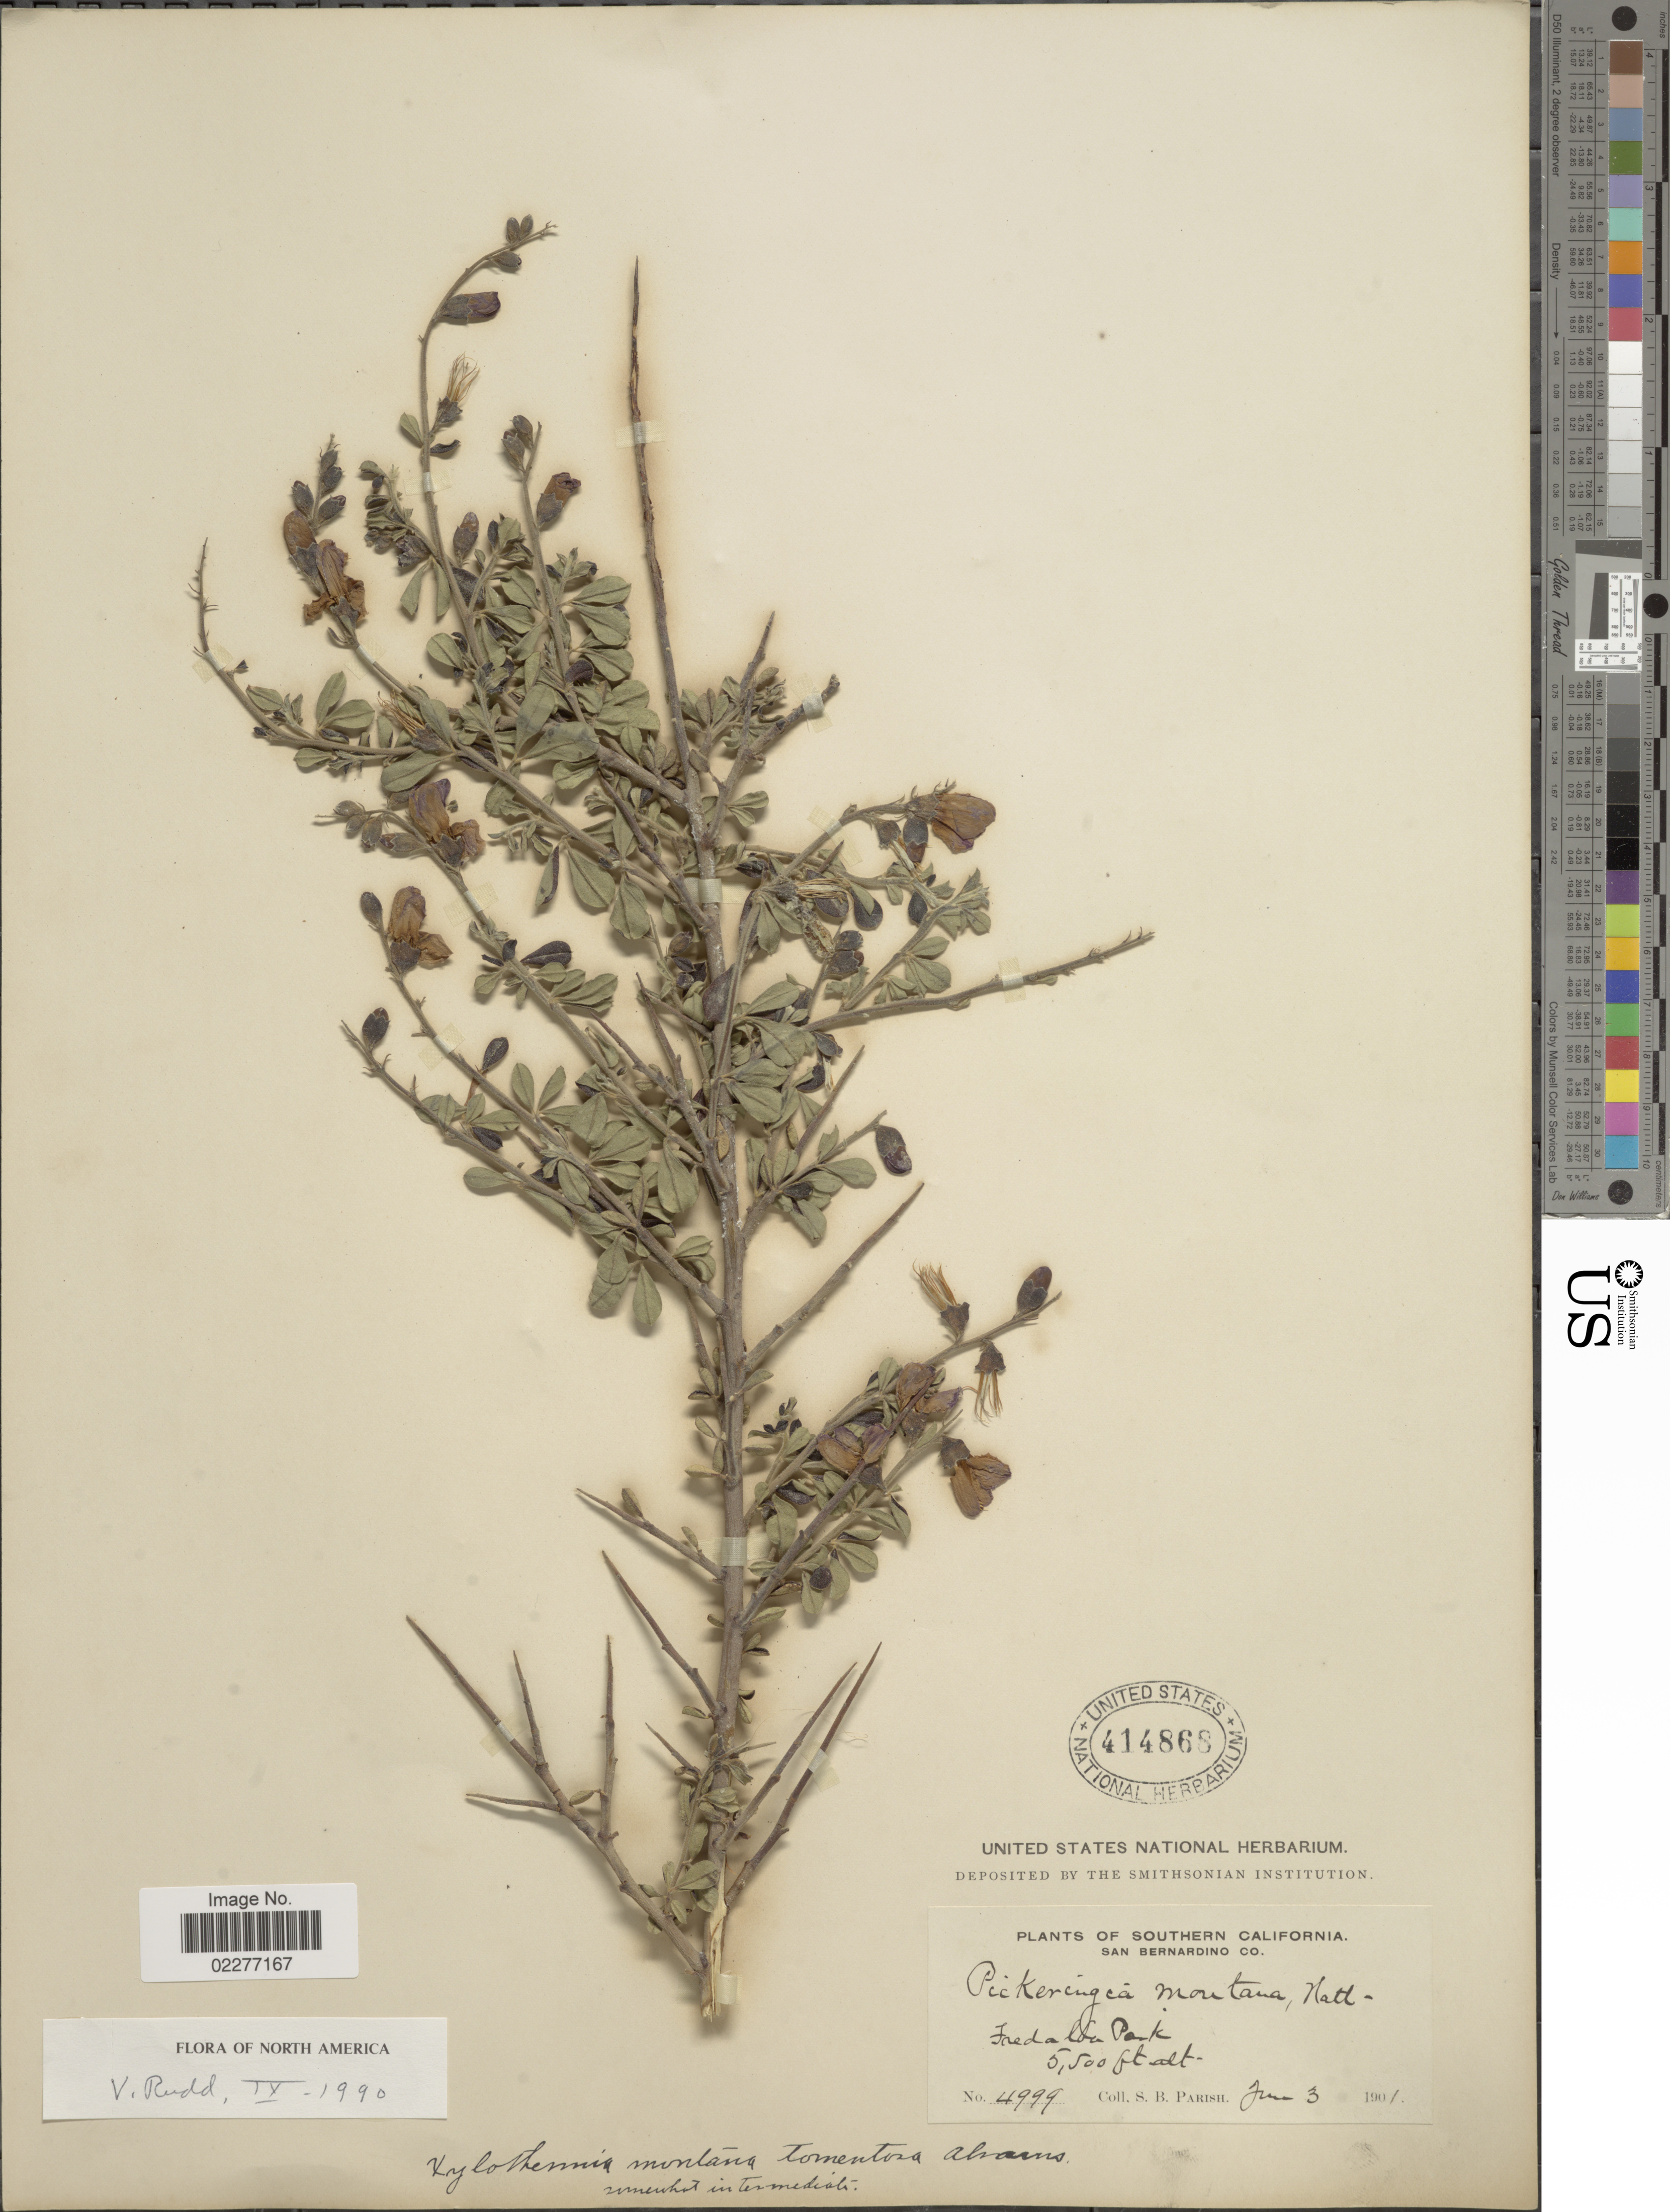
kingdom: Plantae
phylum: Tracheophyta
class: Magnoliopsida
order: Fabales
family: Fabaceae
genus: Pickeringia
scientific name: Pickeringia montana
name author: Nutt. ex Torr. & A. Gray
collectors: S. B. Parish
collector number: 4999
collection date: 1901-06-03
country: United States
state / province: California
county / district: San Bernardino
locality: Southern California, San Bernardino Co, Fredalla Park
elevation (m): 1676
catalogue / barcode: US 414868